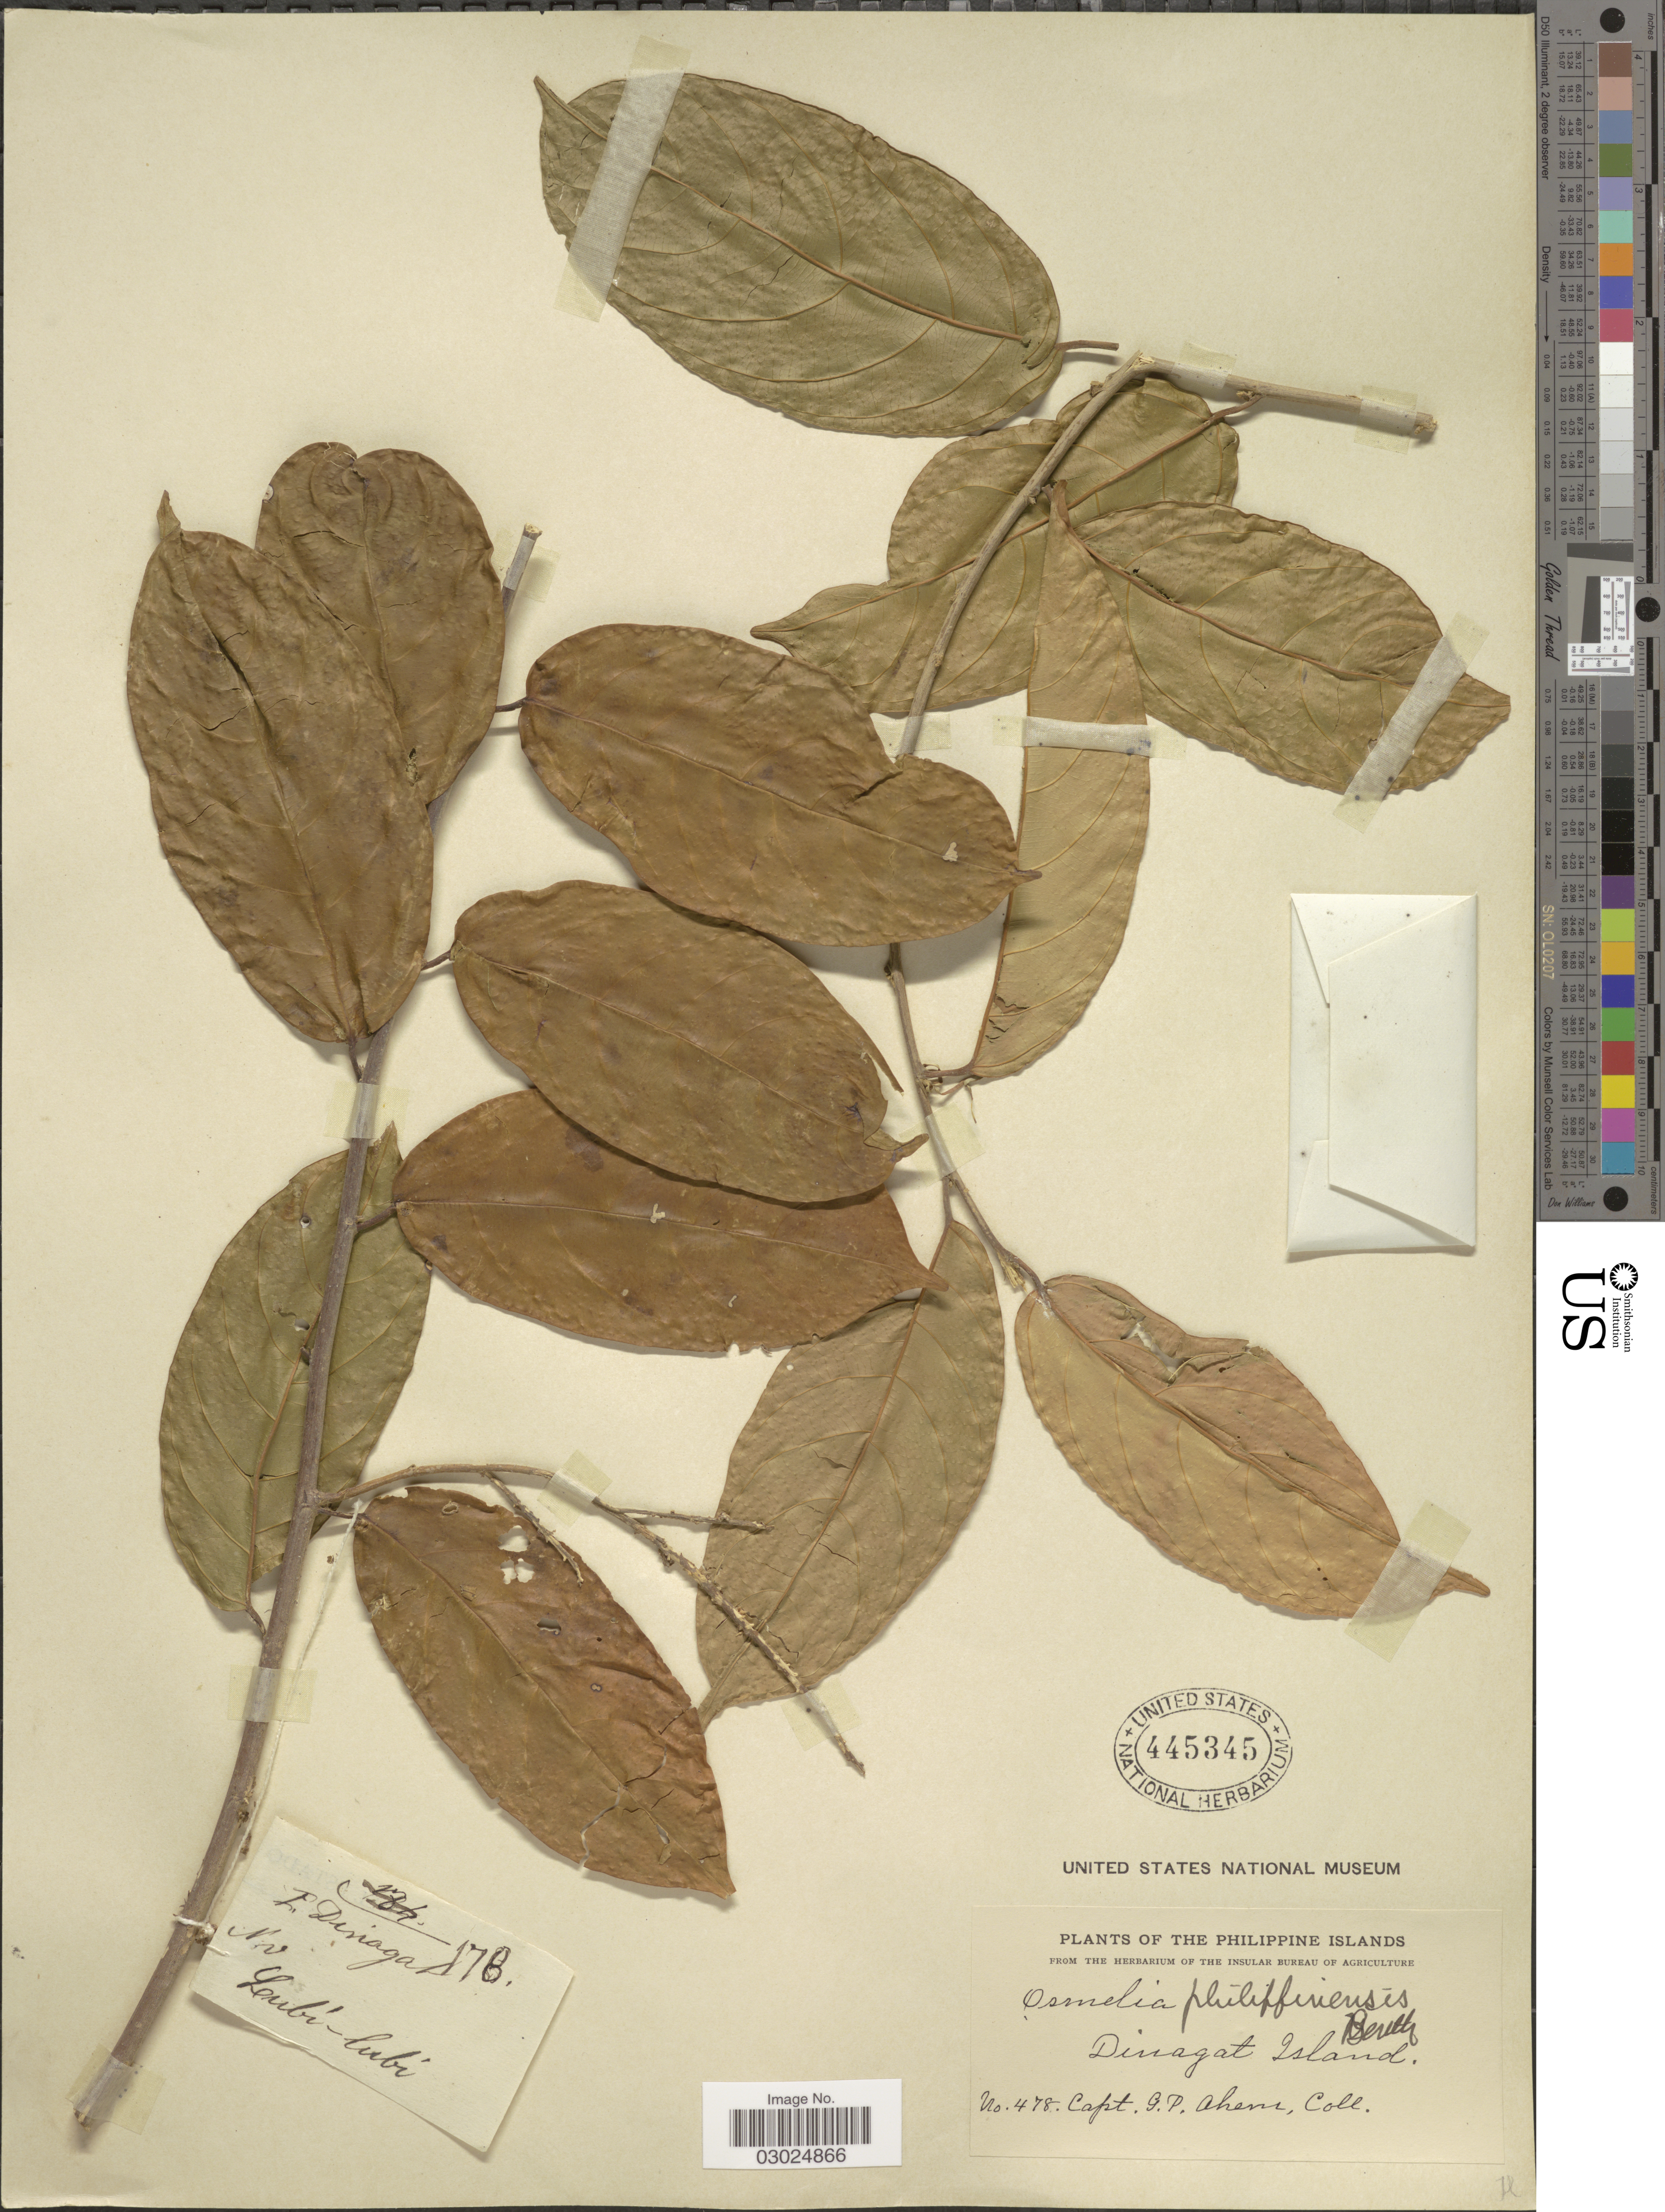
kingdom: Plantae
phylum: Tracheophyta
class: Magnoliopsida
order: Malpighiales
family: Salicaceae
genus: Osmelia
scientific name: Osmelia philippina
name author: (Turcz.) Benth.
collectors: G. Ahern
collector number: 478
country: Philippines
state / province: Caraga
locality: Dinagat Island.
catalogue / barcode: US 445345